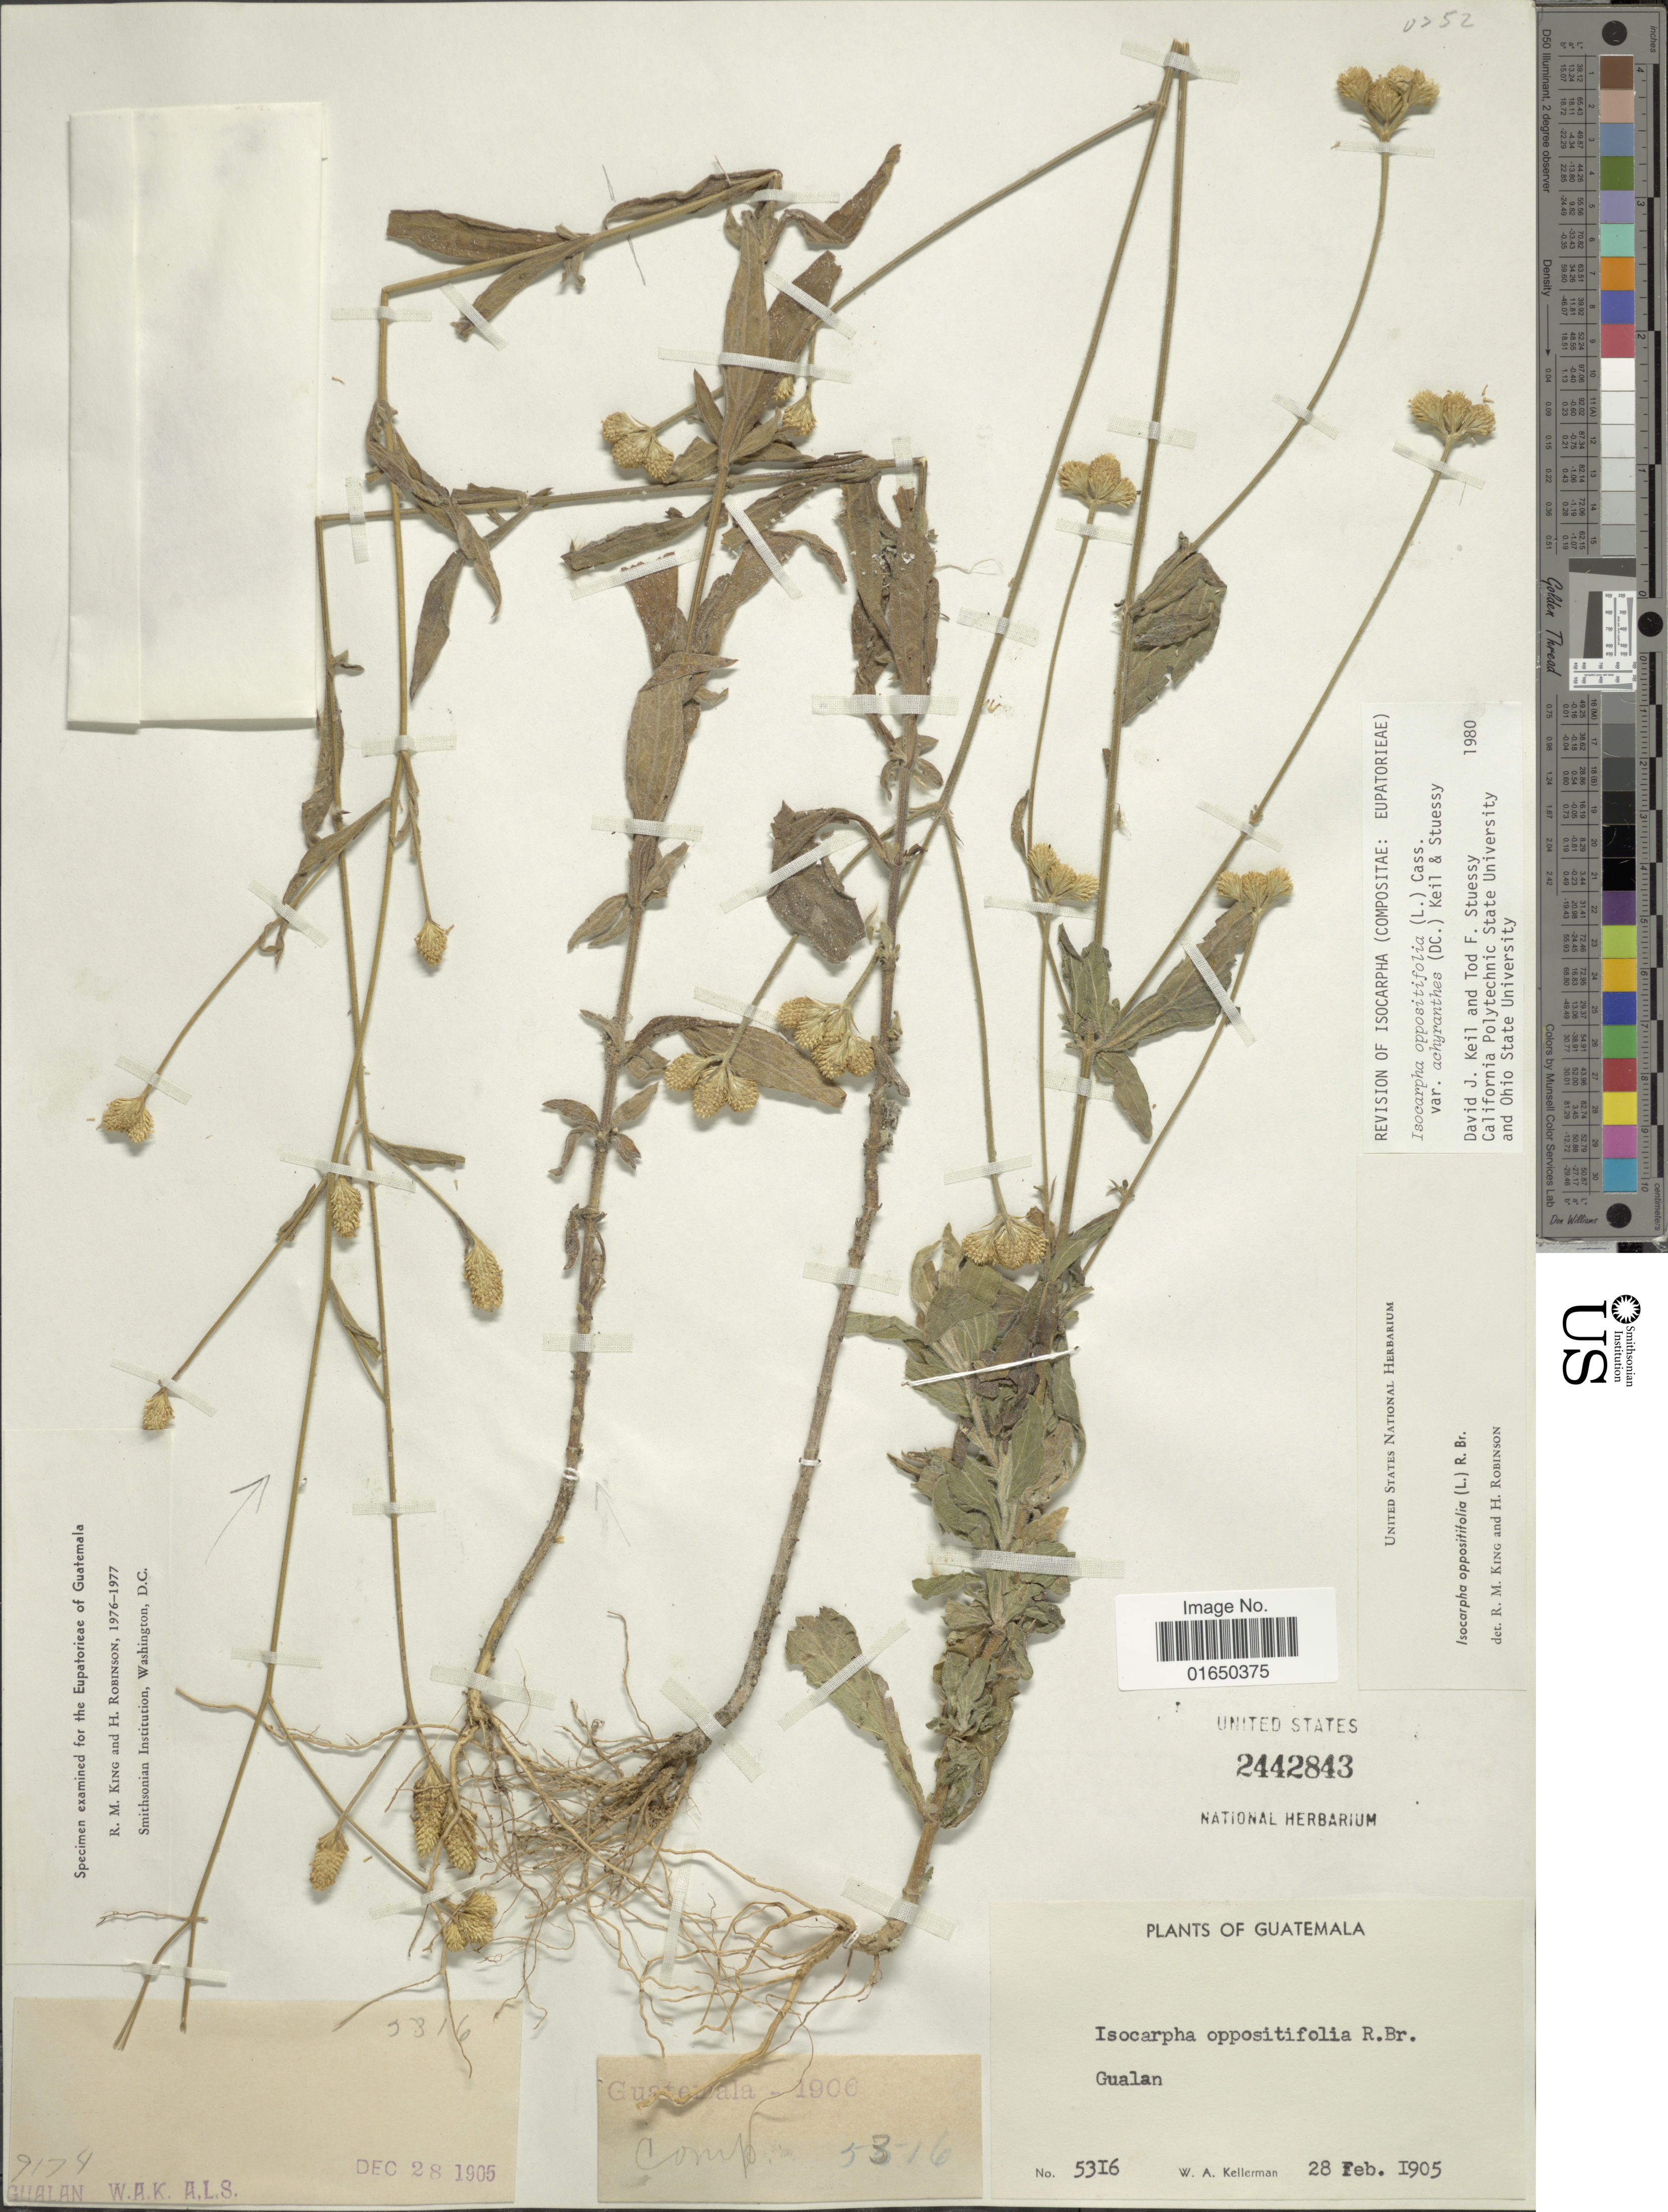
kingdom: Plantae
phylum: Tracheophyta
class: Magnoliopsida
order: Asterales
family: Asteraceae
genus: Isocarpha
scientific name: Isocarpha oppositifolia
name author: (L.) Cass.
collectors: W. Kellerman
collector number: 5316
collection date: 1905-02-28/1905-12-28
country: Guatemala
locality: Gualan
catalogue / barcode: US 2442843